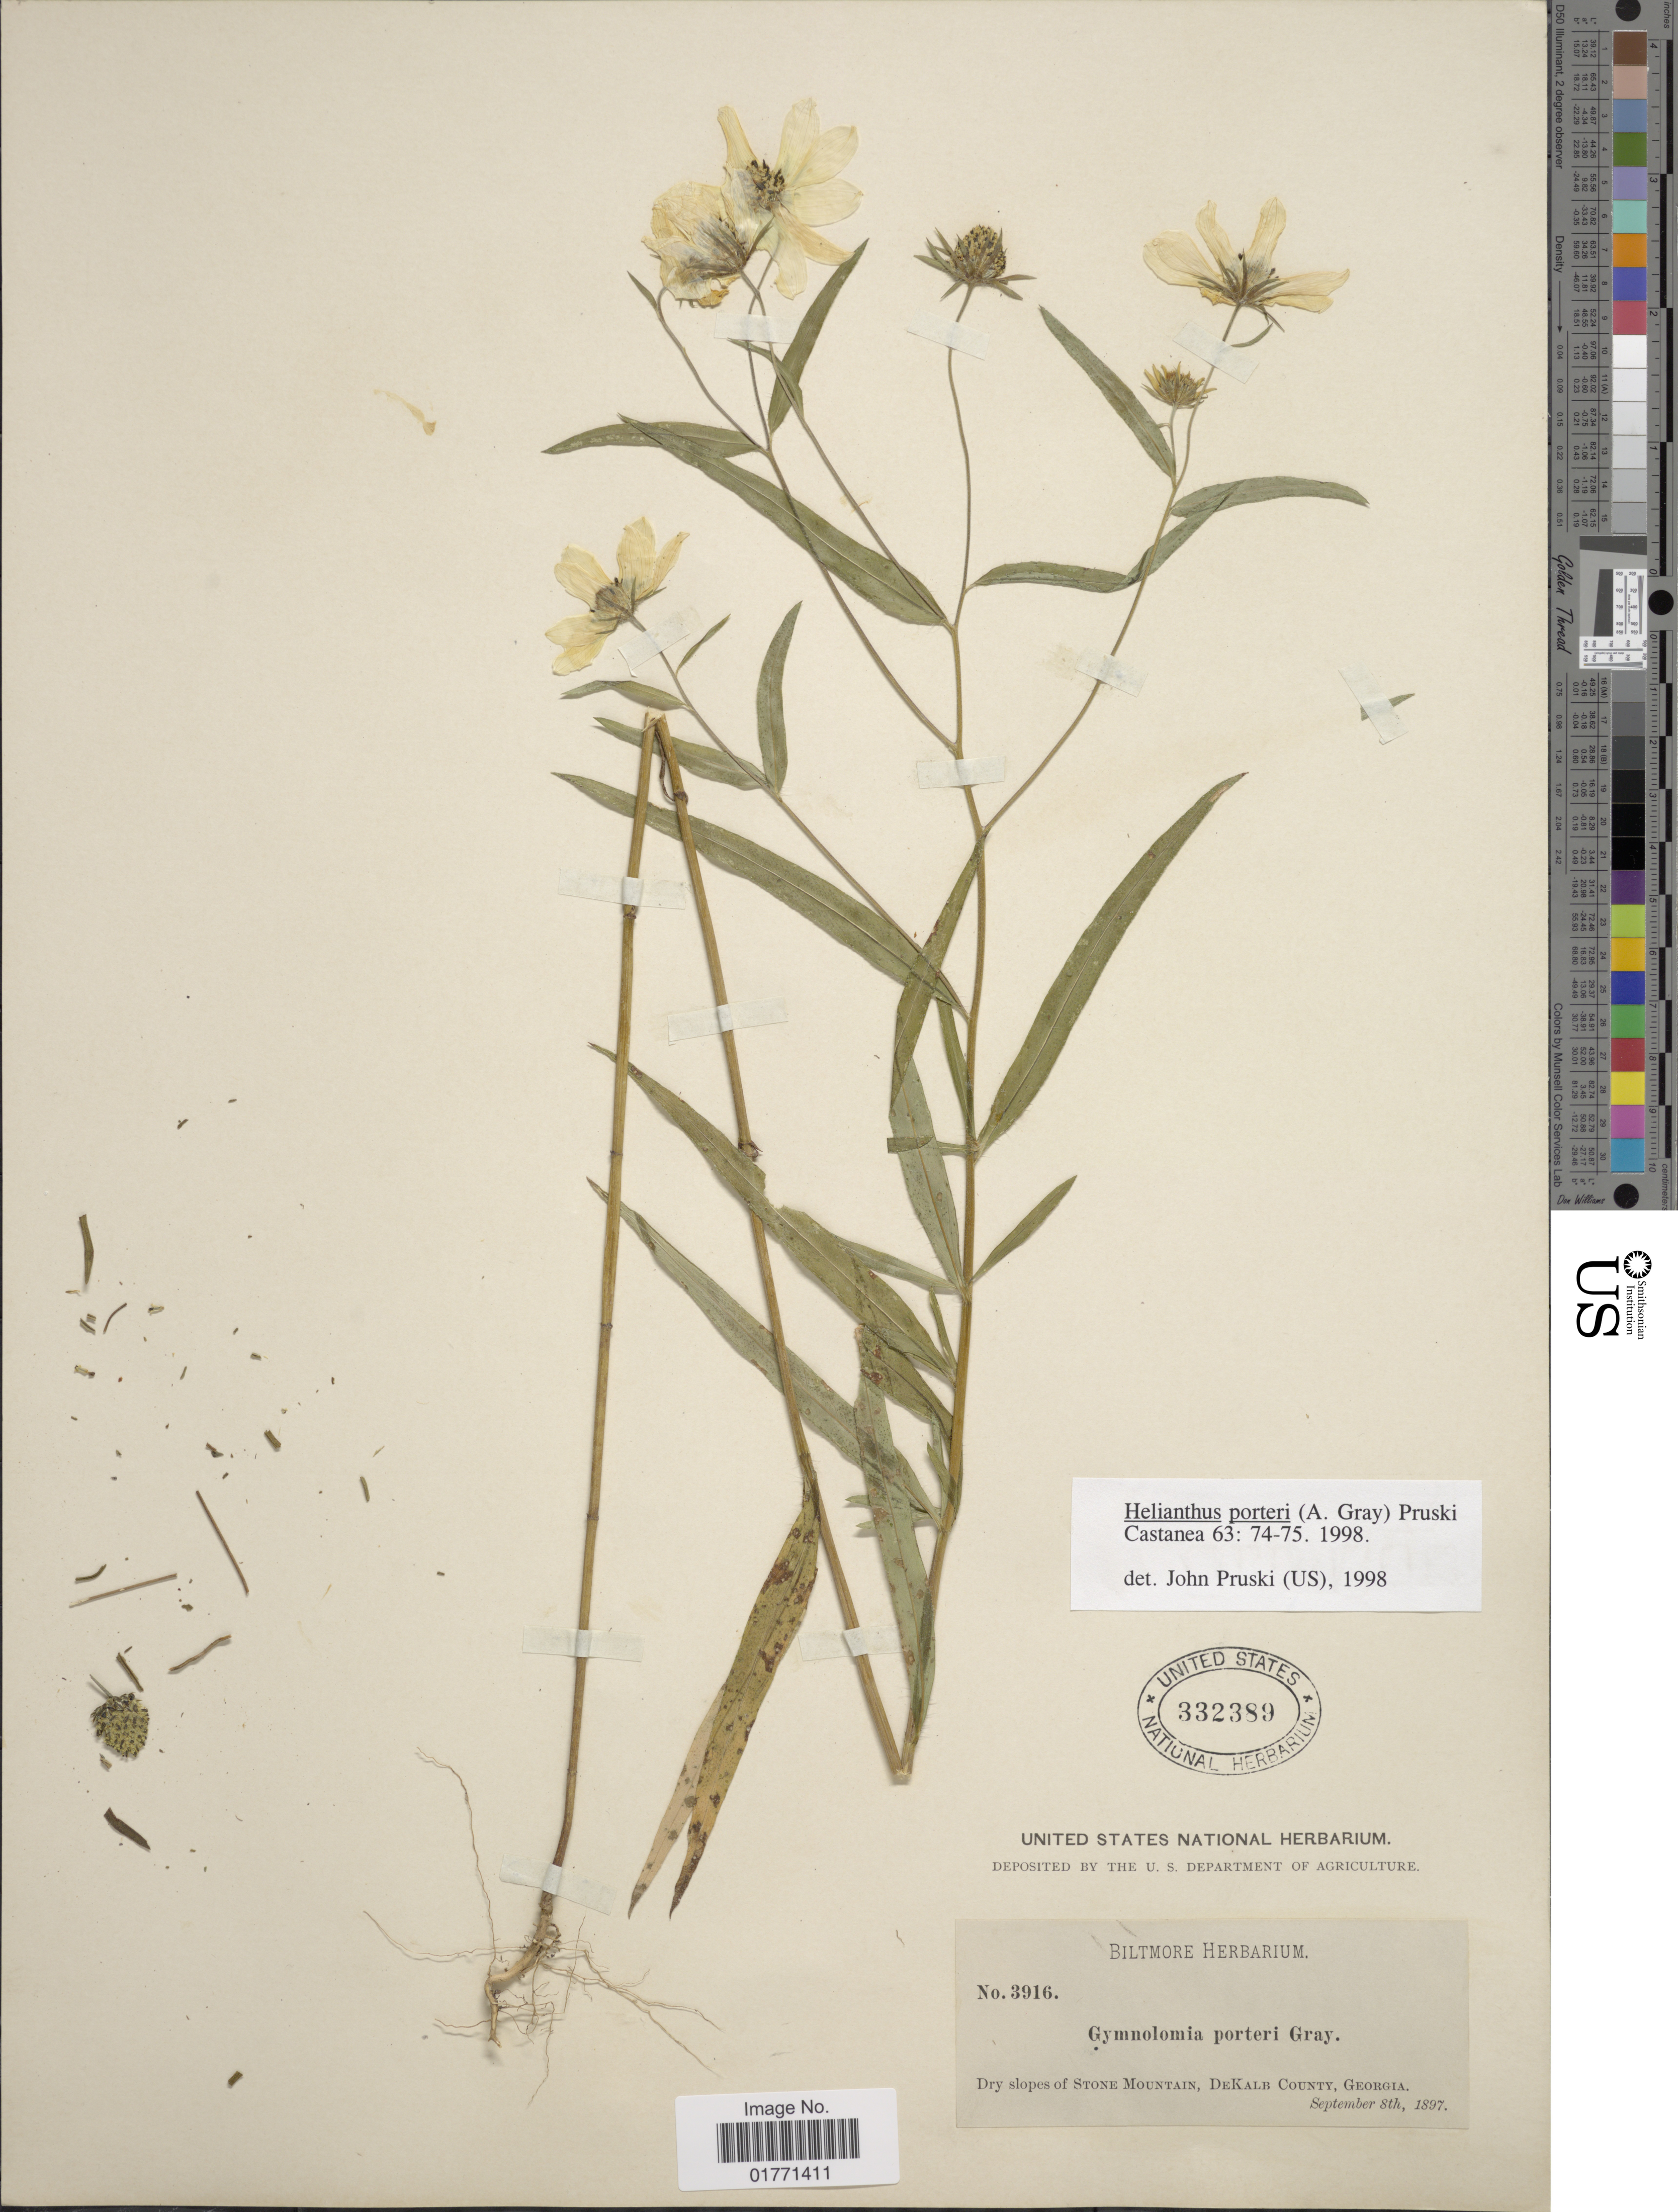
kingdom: Plantae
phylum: Tracheophyta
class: Magnoliopsida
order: Asterales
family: Asteraceae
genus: Helianthus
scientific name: Helianthus porteri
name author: (A. Gray) Pruski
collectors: ex herb. Biltmore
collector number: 3916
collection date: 1897-09-08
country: United States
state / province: Georgia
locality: Dry slopes of Stone Mountains, DeKalb County.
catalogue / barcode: US 332389